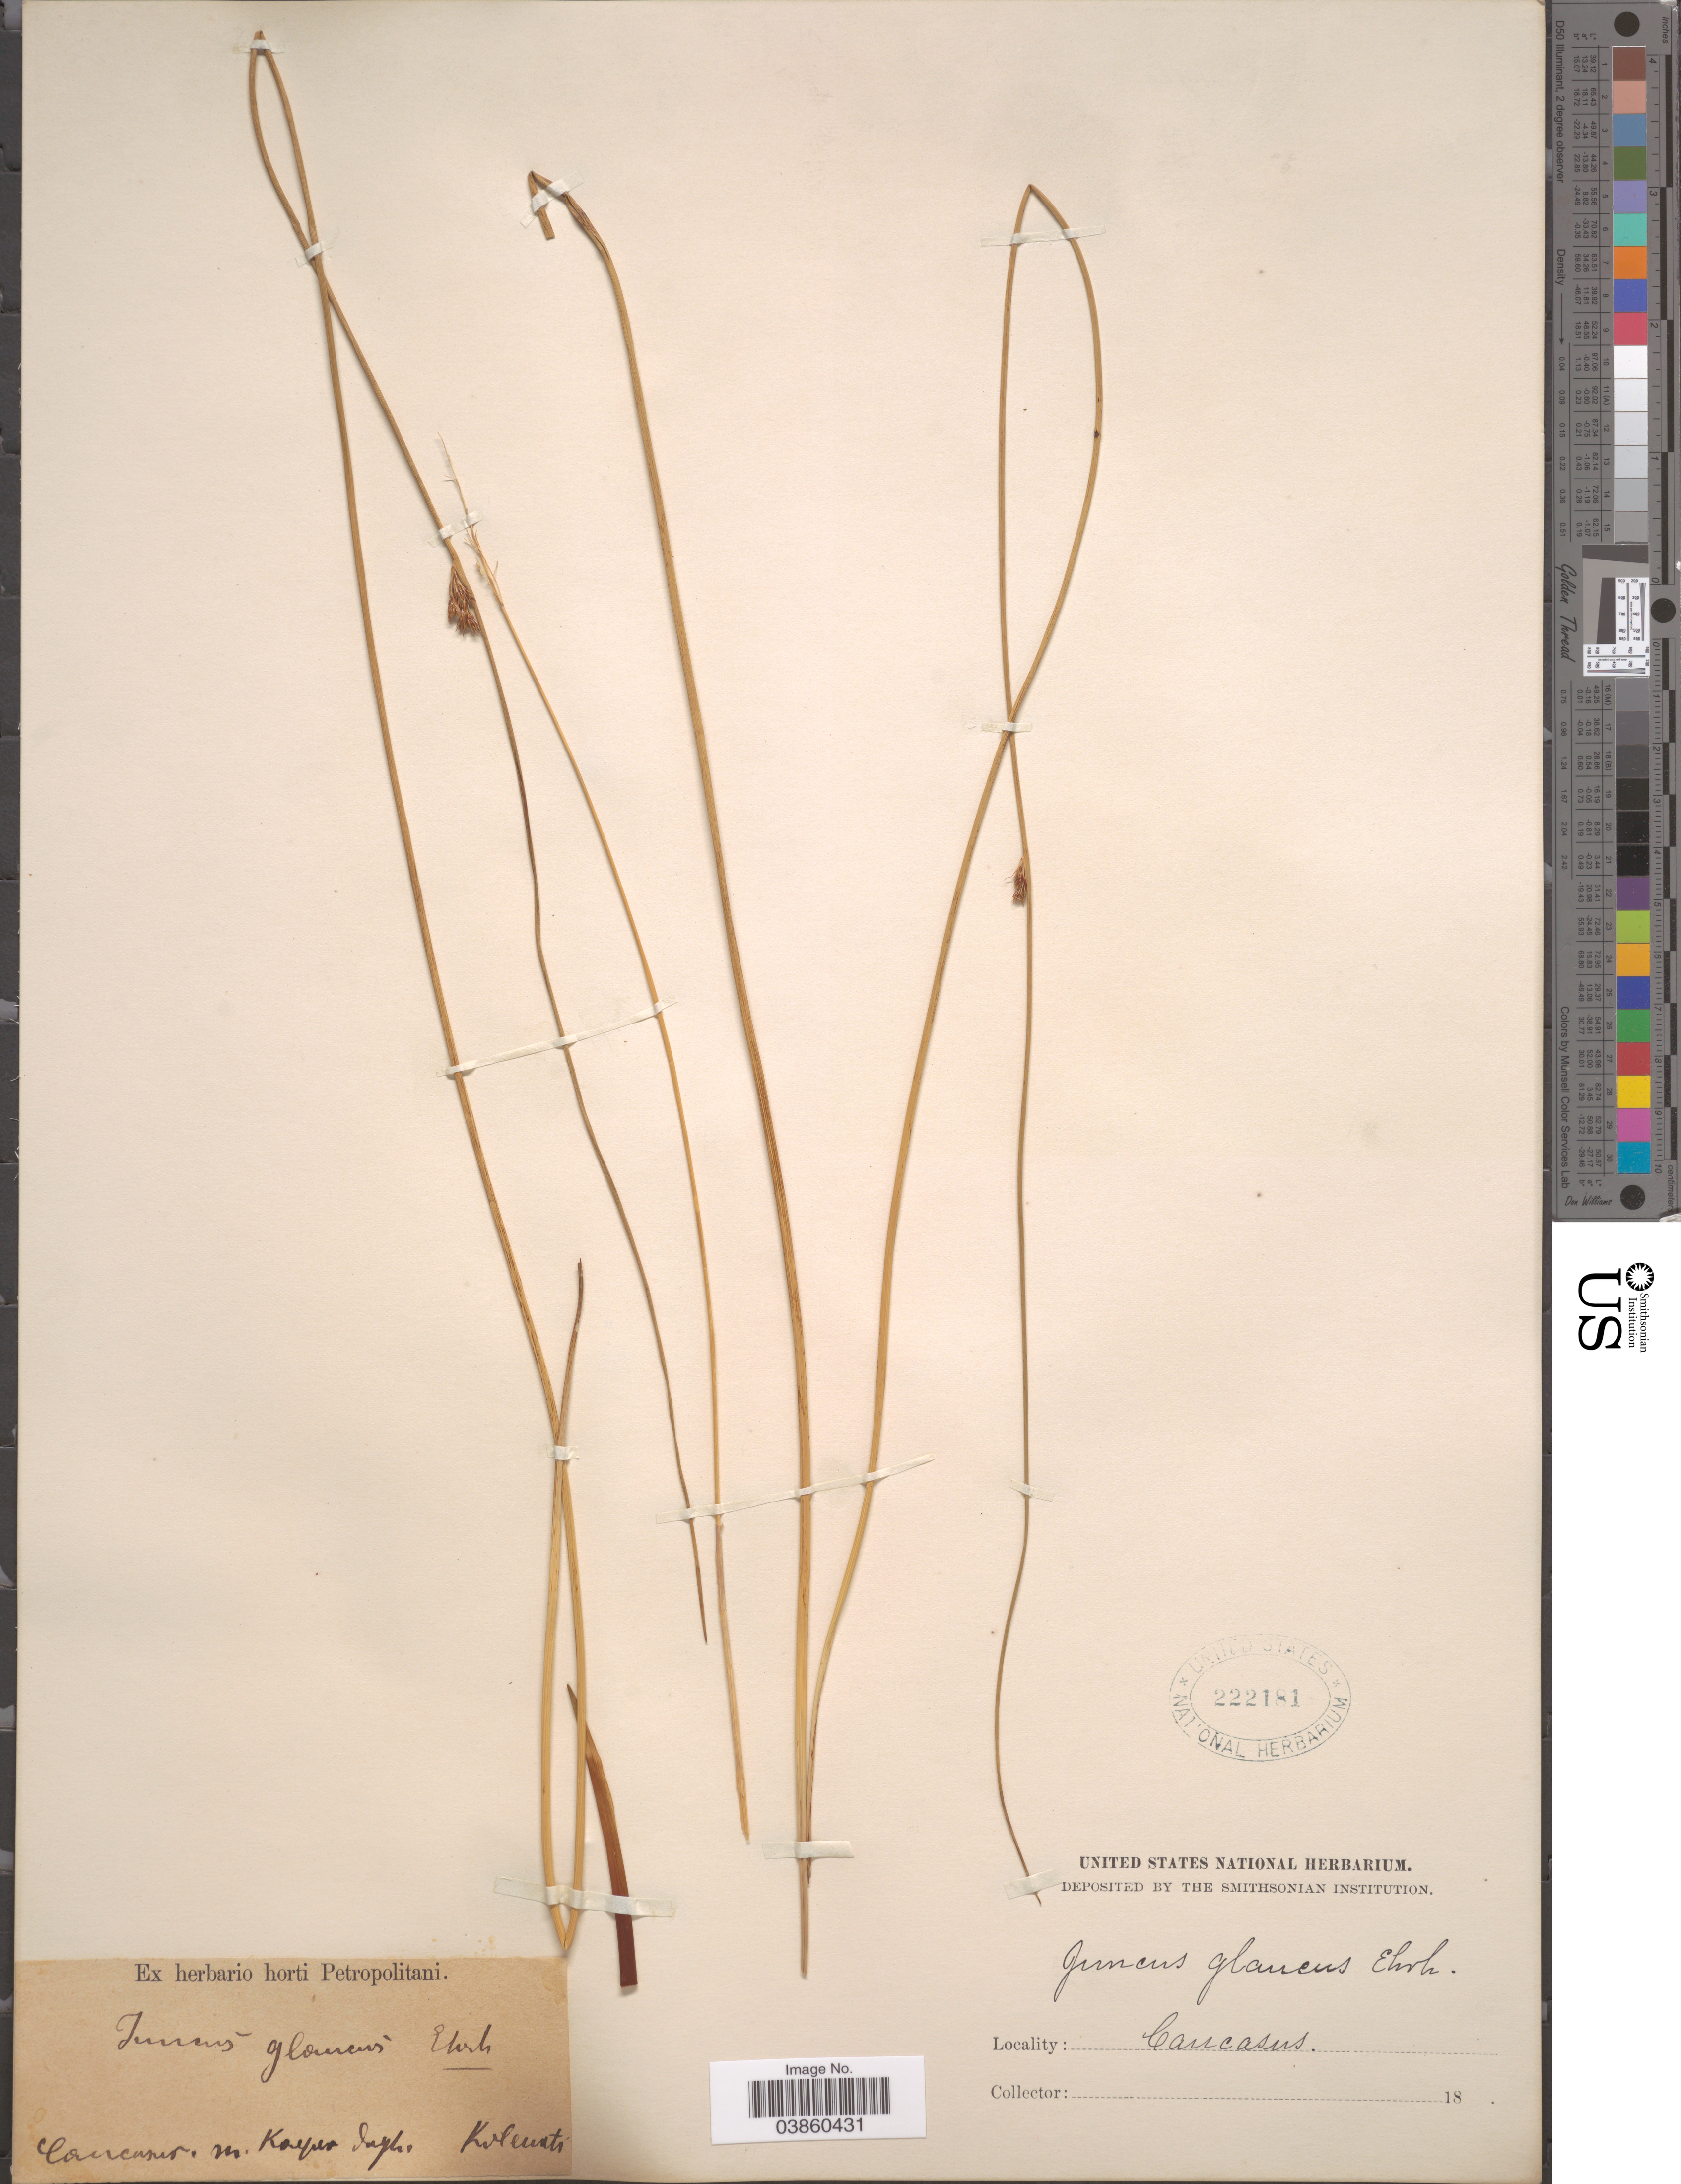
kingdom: Plantae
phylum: Tracheophyta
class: Liliopsida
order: Poales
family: Juncaceae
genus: Juncus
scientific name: Juncus glaucus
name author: Ehrh.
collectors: Kolenati, --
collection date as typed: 18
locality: Caucasus nr. Koyen Sulph. [interpreted]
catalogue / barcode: US 222181